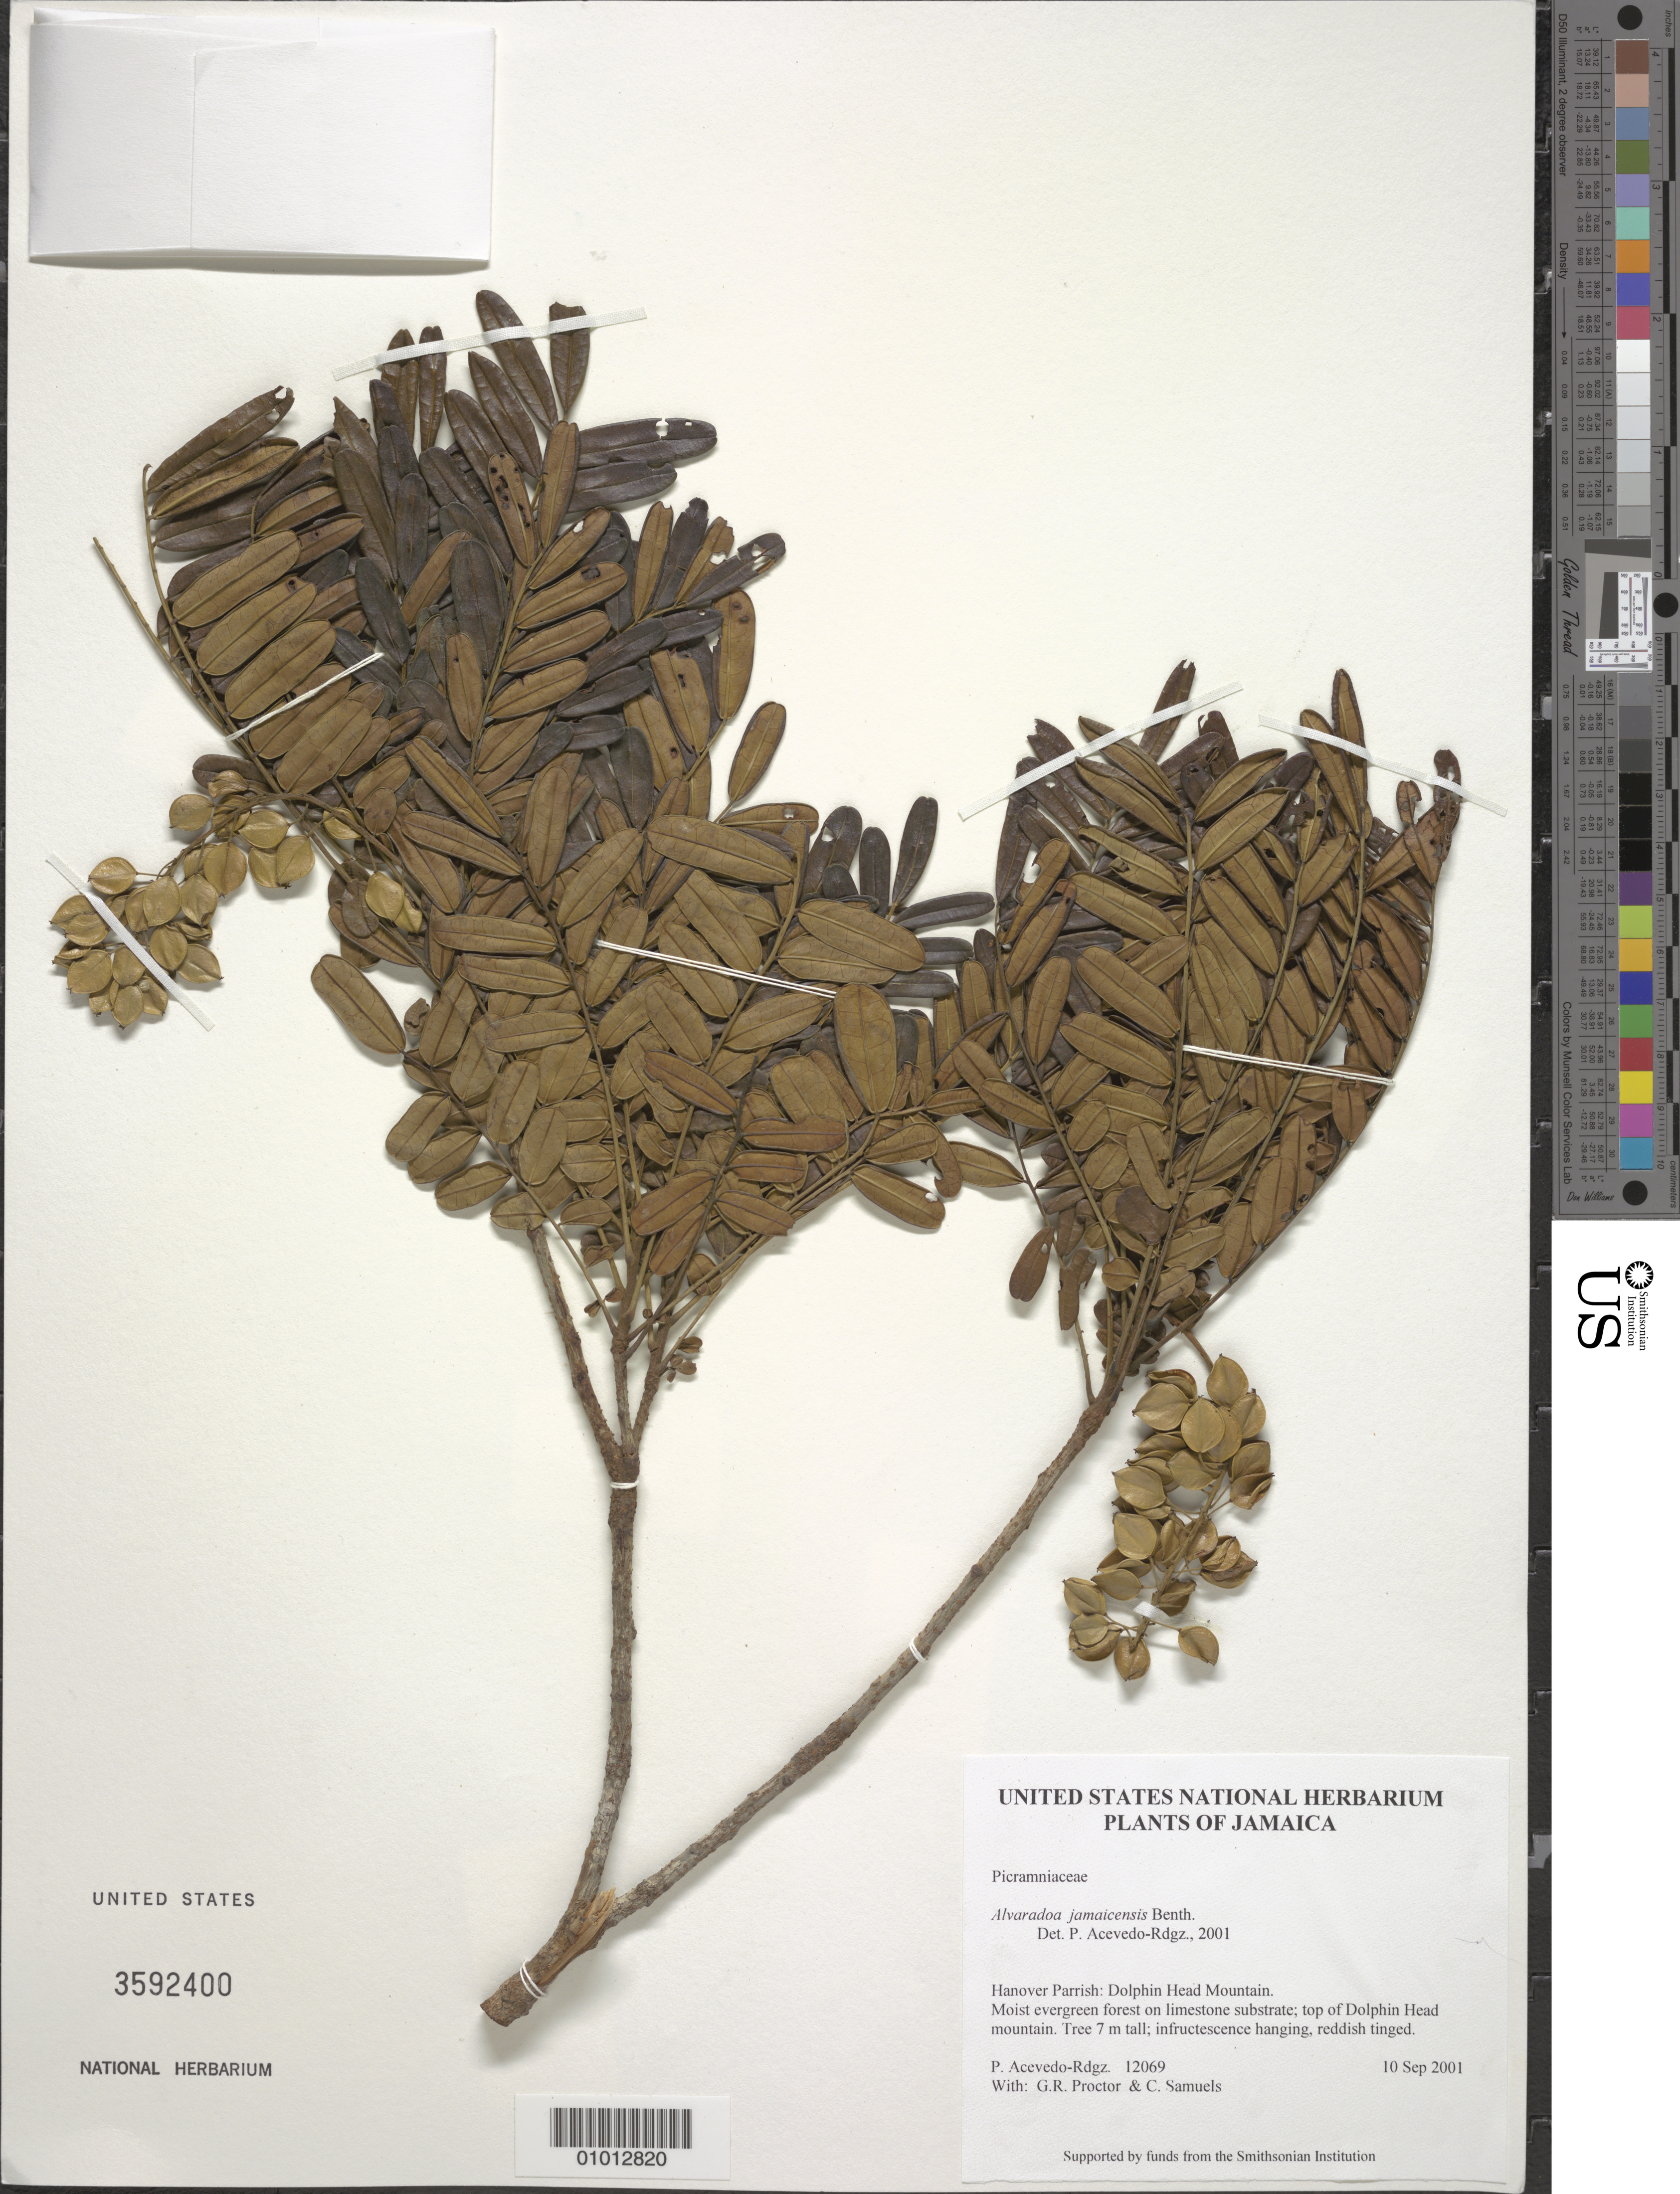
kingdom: Plantae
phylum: Tracheophyta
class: Magnoliopsida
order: Picramniales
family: Picramniaceae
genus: Alvaradoa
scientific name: Alvaradoa jamaicensis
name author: Benth.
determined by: Acevedo-Rodríguez, P., (BOT), Smithsonian Institution - National Museum of Natural History (UNITED STATES)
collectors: P. Acevedo-Rodr., G. R. Proctor & C. Samuels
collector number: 12069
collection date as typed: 10 Sep 2001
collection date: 2001-09-10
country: Jamaica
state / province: Hanover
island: Jamaica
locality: Hanover Parrish: Dolphin Head Mountain.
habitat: Moist evergreen forest on limestone substrate; top of Dolphin Head mountain.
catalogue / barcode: US 3592400